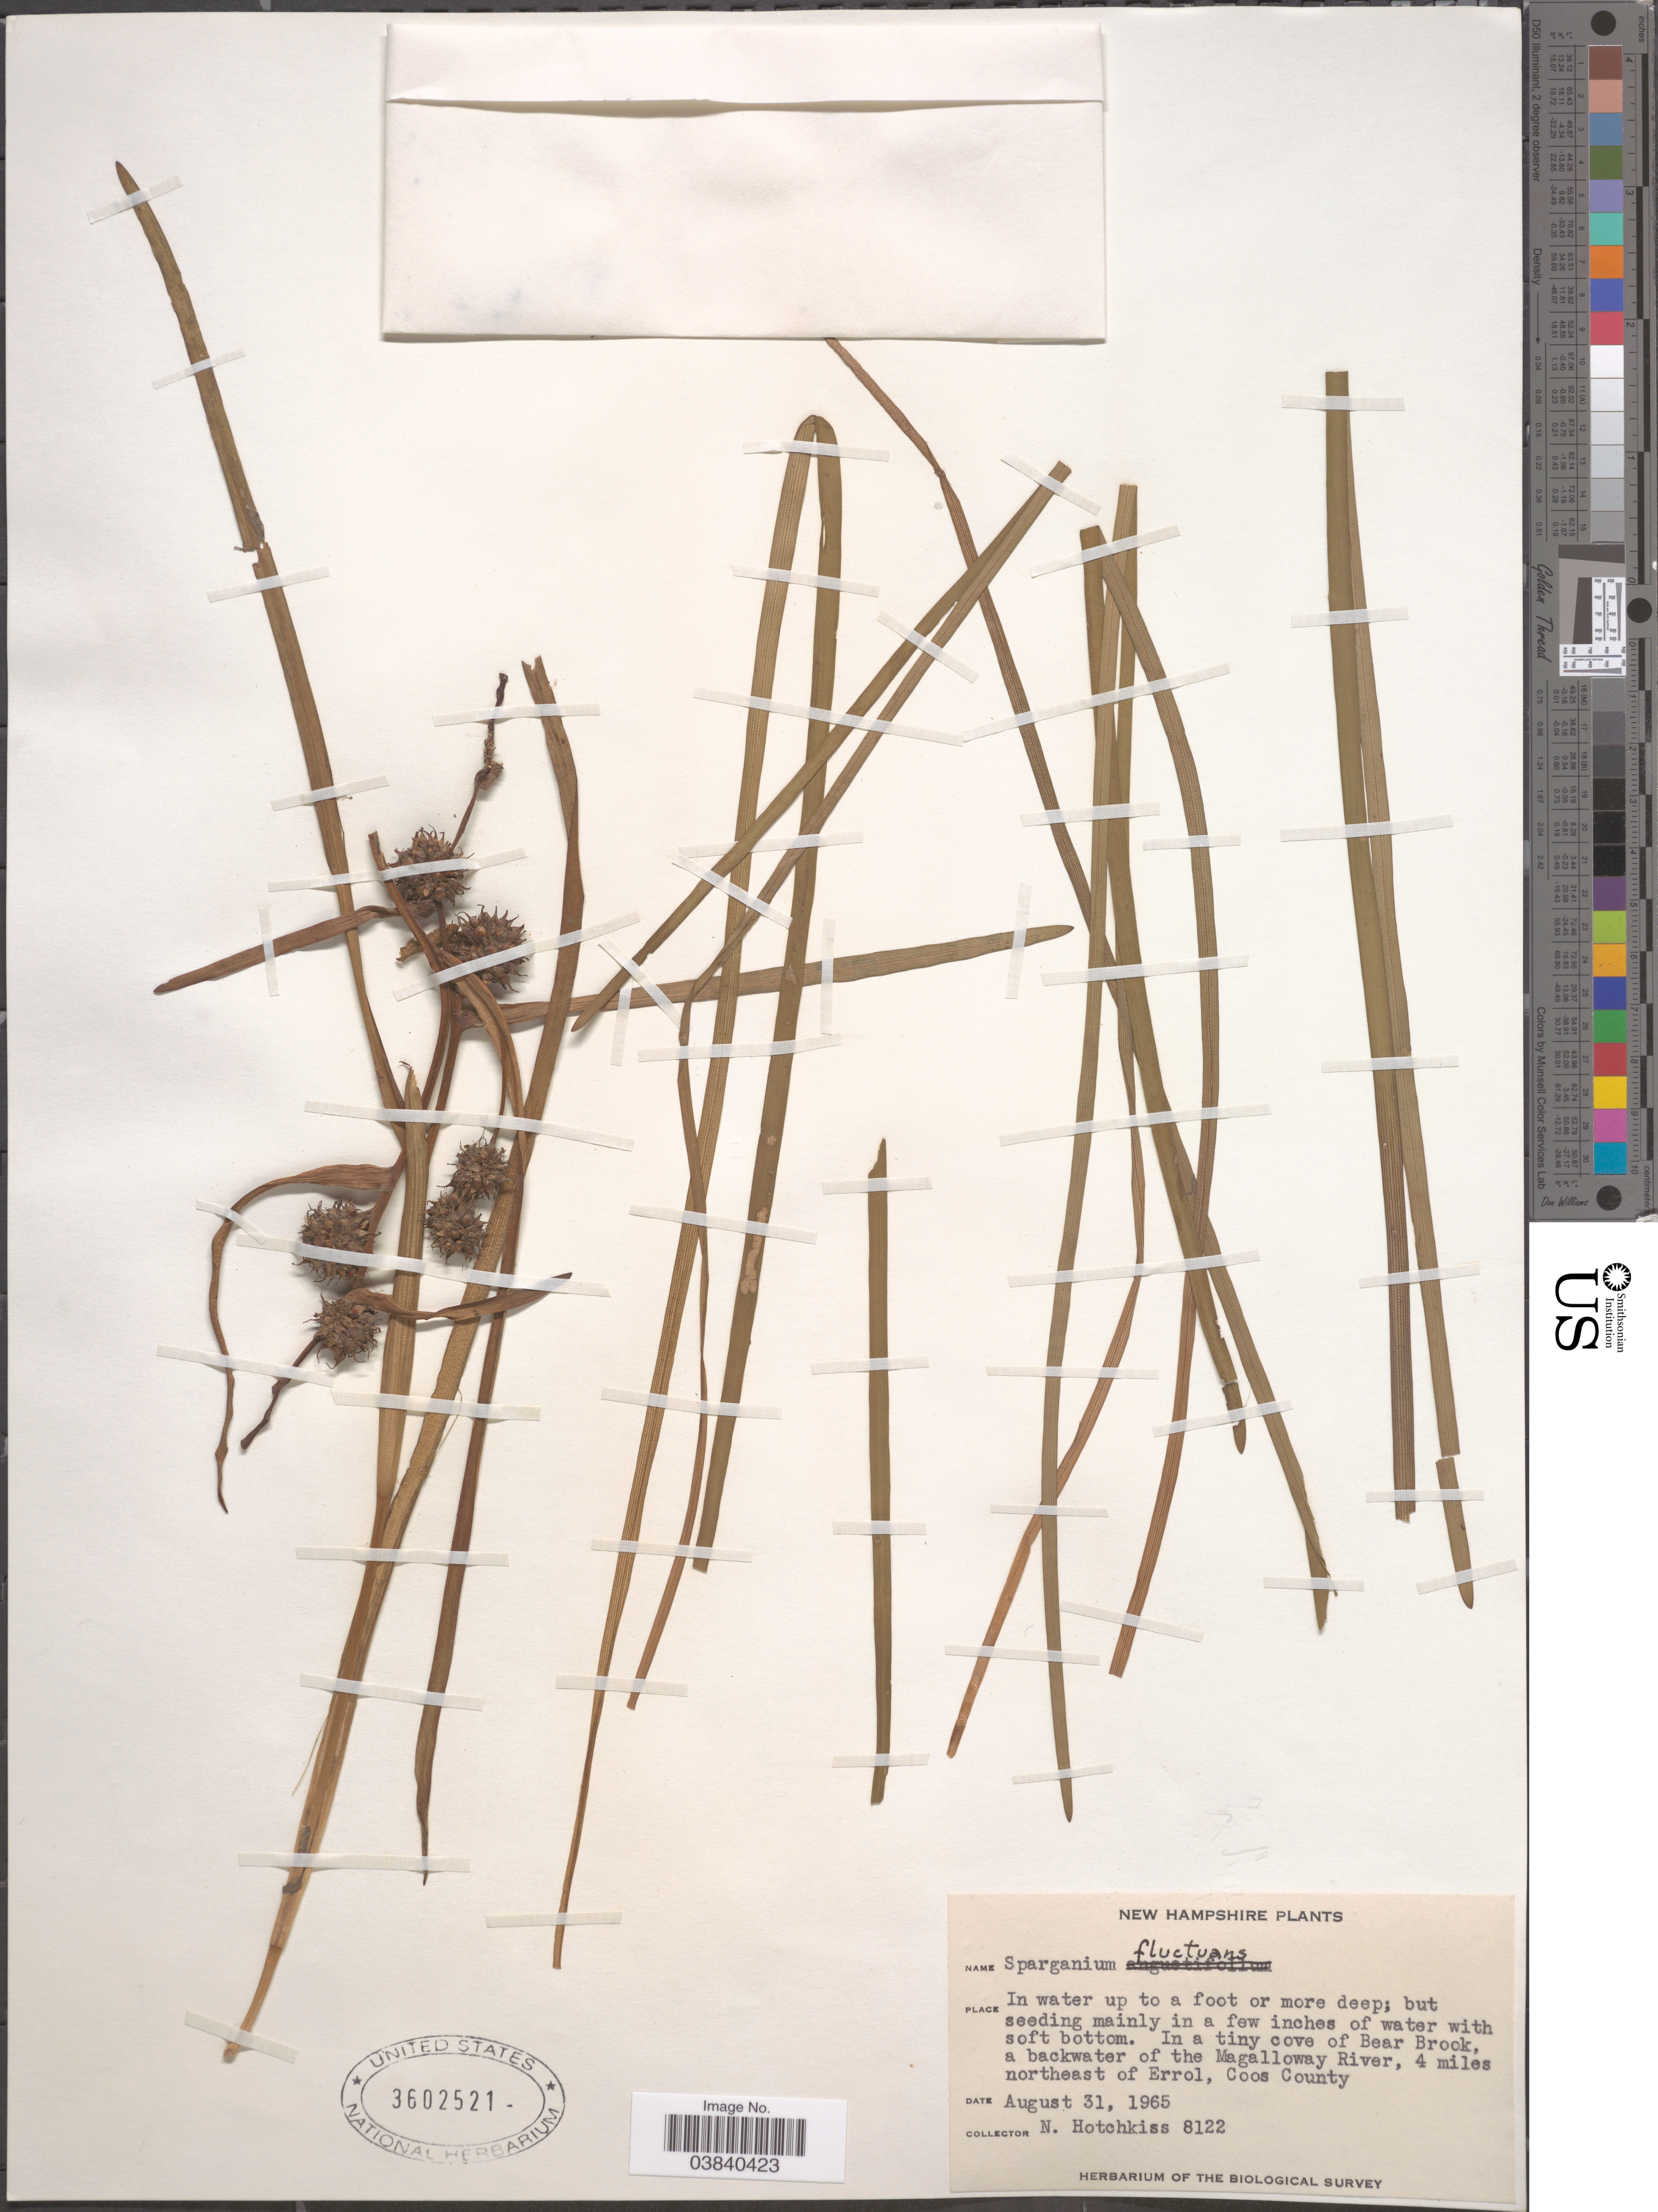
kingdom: Plantae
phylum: Tracheophyta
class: Liliopsida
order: Poales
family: Typhaceae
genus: Sparganium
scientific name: Sparganium fluctuans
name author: (Engelm.) B.L. Rob.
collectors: N. Hotchkiss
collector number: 8122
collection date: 1965-08-31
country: United States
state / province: New Hampshire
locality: In a tiny cove of Bear Brook, a backwater of the Magalloway River, 4 miles northeast of Errol, Coos County.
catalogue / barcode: US 3602521